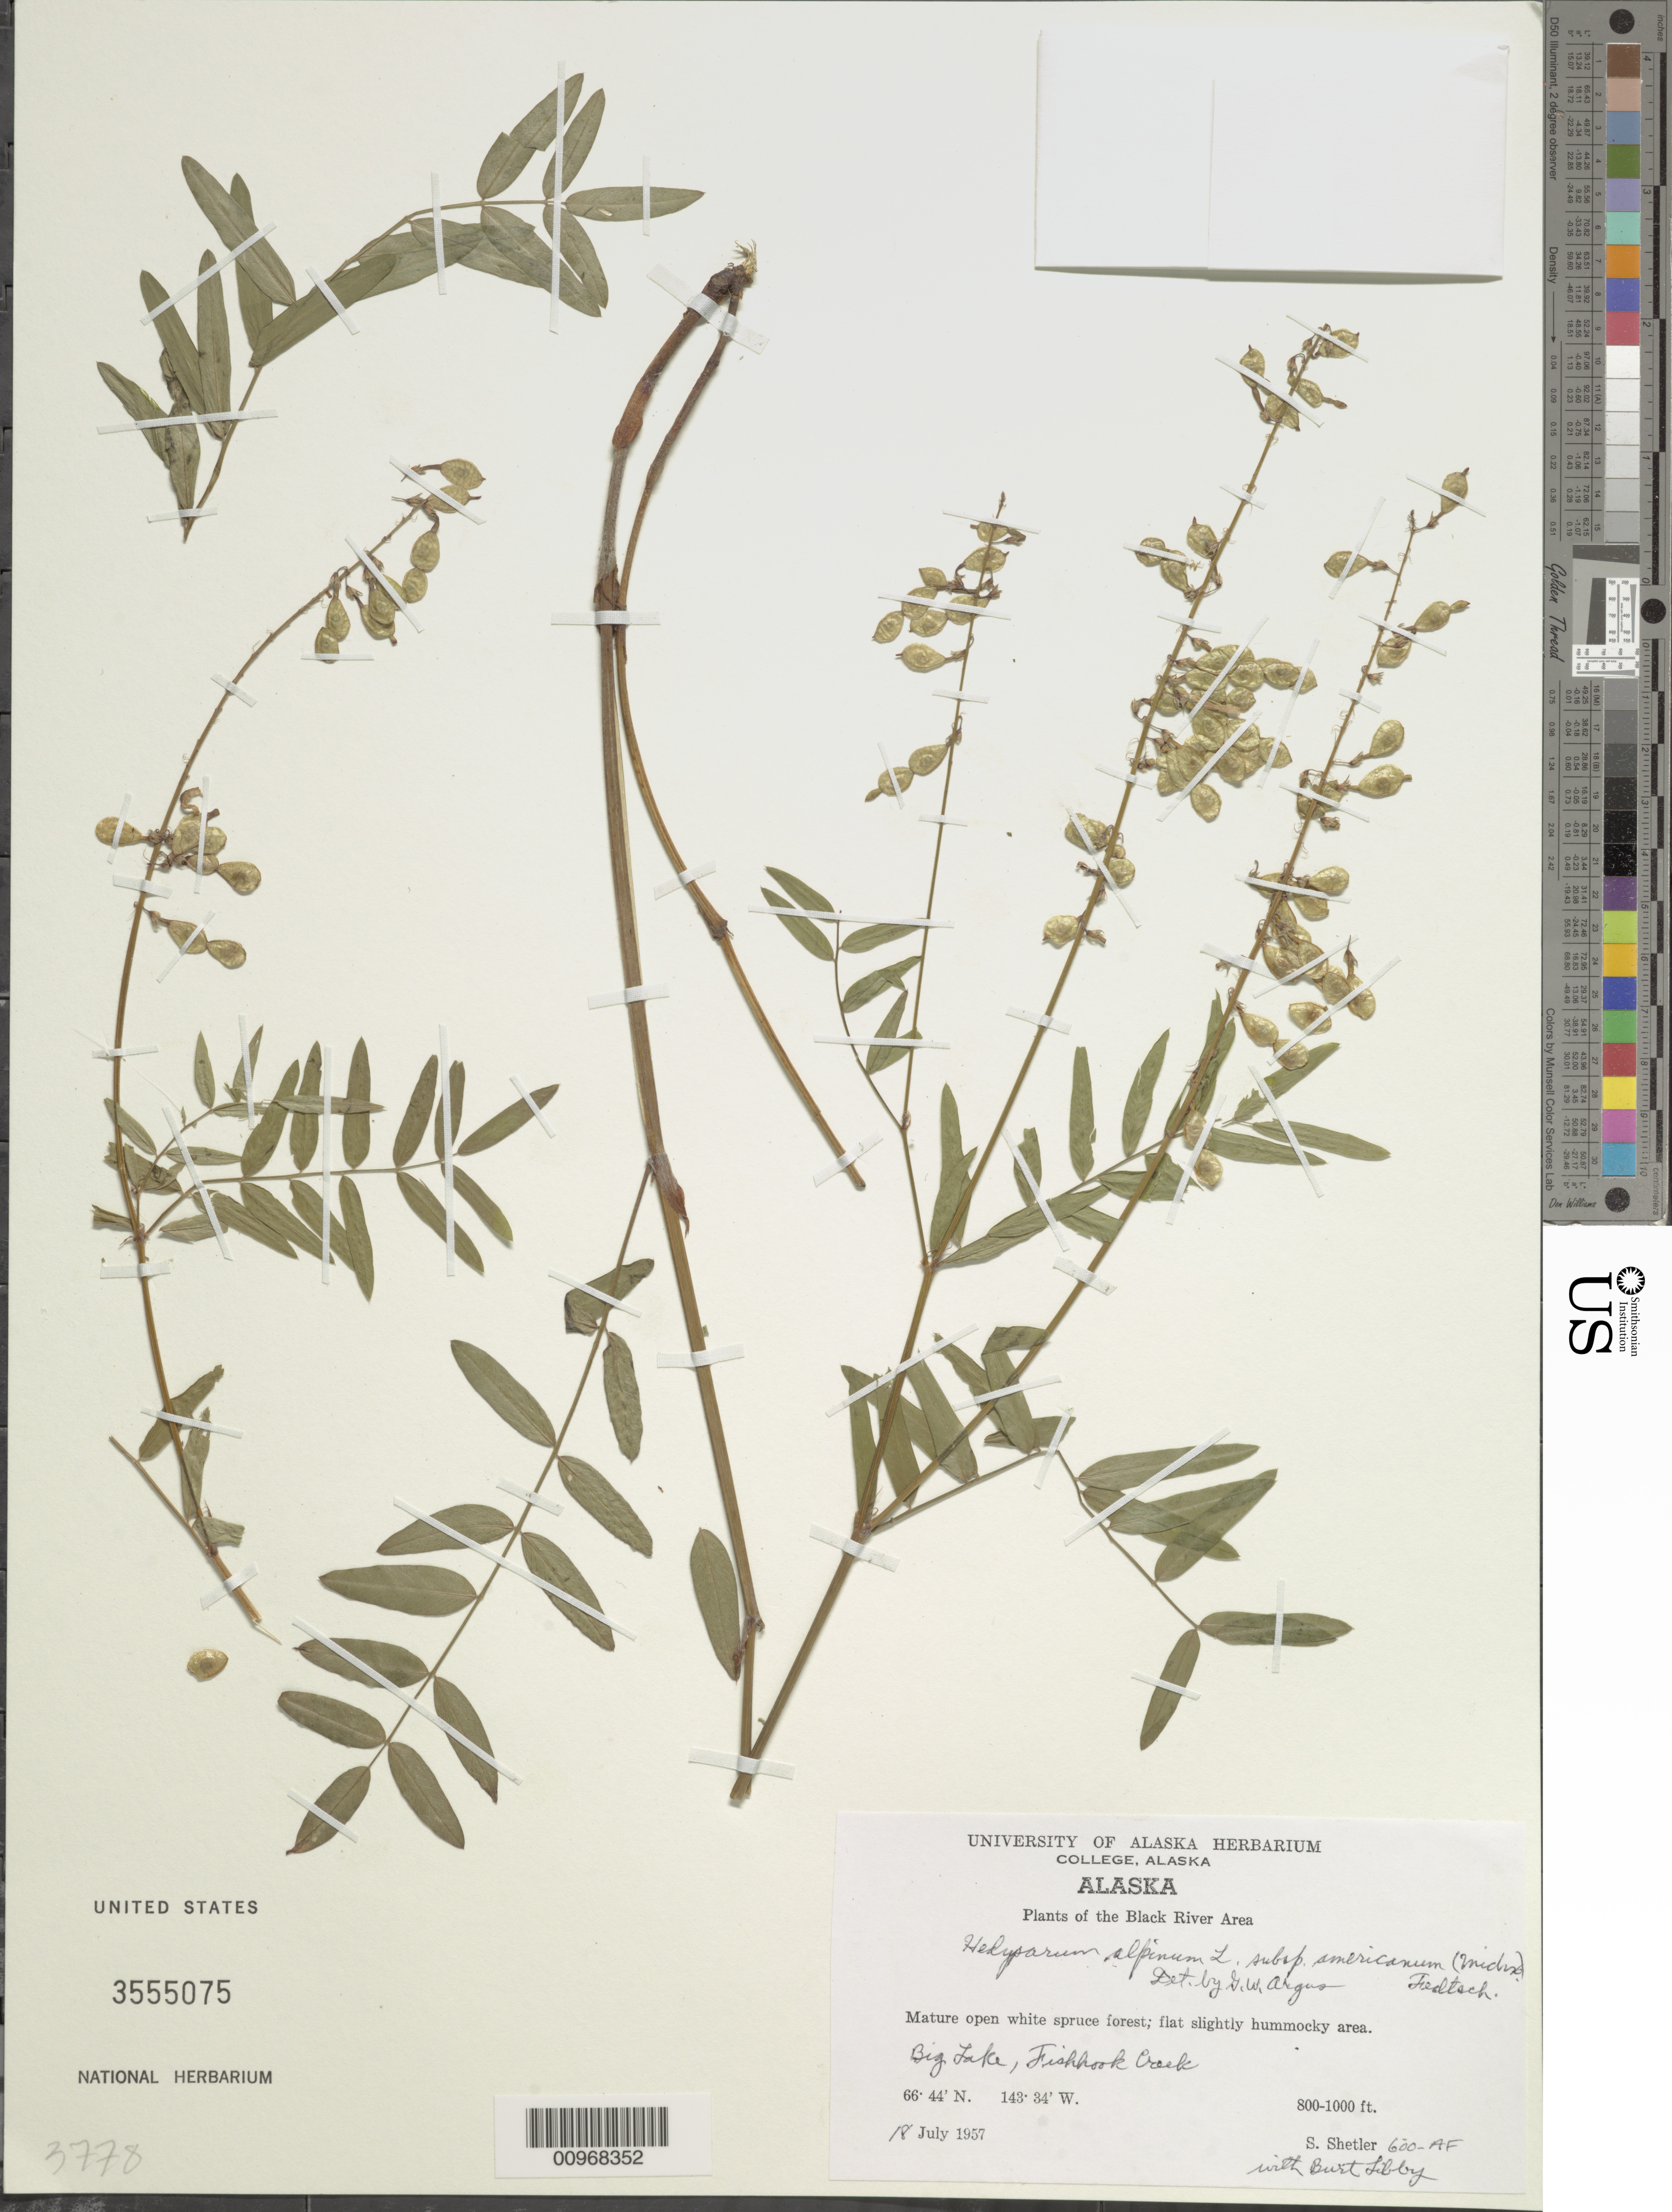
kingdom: Plantae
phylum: Tracheophyta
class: Magnoliopsida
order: Fabales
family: Fabaceae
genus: Hedysarum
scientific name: Hedysarum alpinum var. americanum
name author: Michx. ex Pursh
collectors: S. Shetler & B. Libby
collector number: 600-AF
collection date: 1957-07-18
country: United States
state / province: Alaska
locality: The Black River area. Mature open white spruce forest; flat slightly hummocky Area. Big Lake, Fishhook Creek.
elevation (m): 244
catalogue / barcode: US 3555075